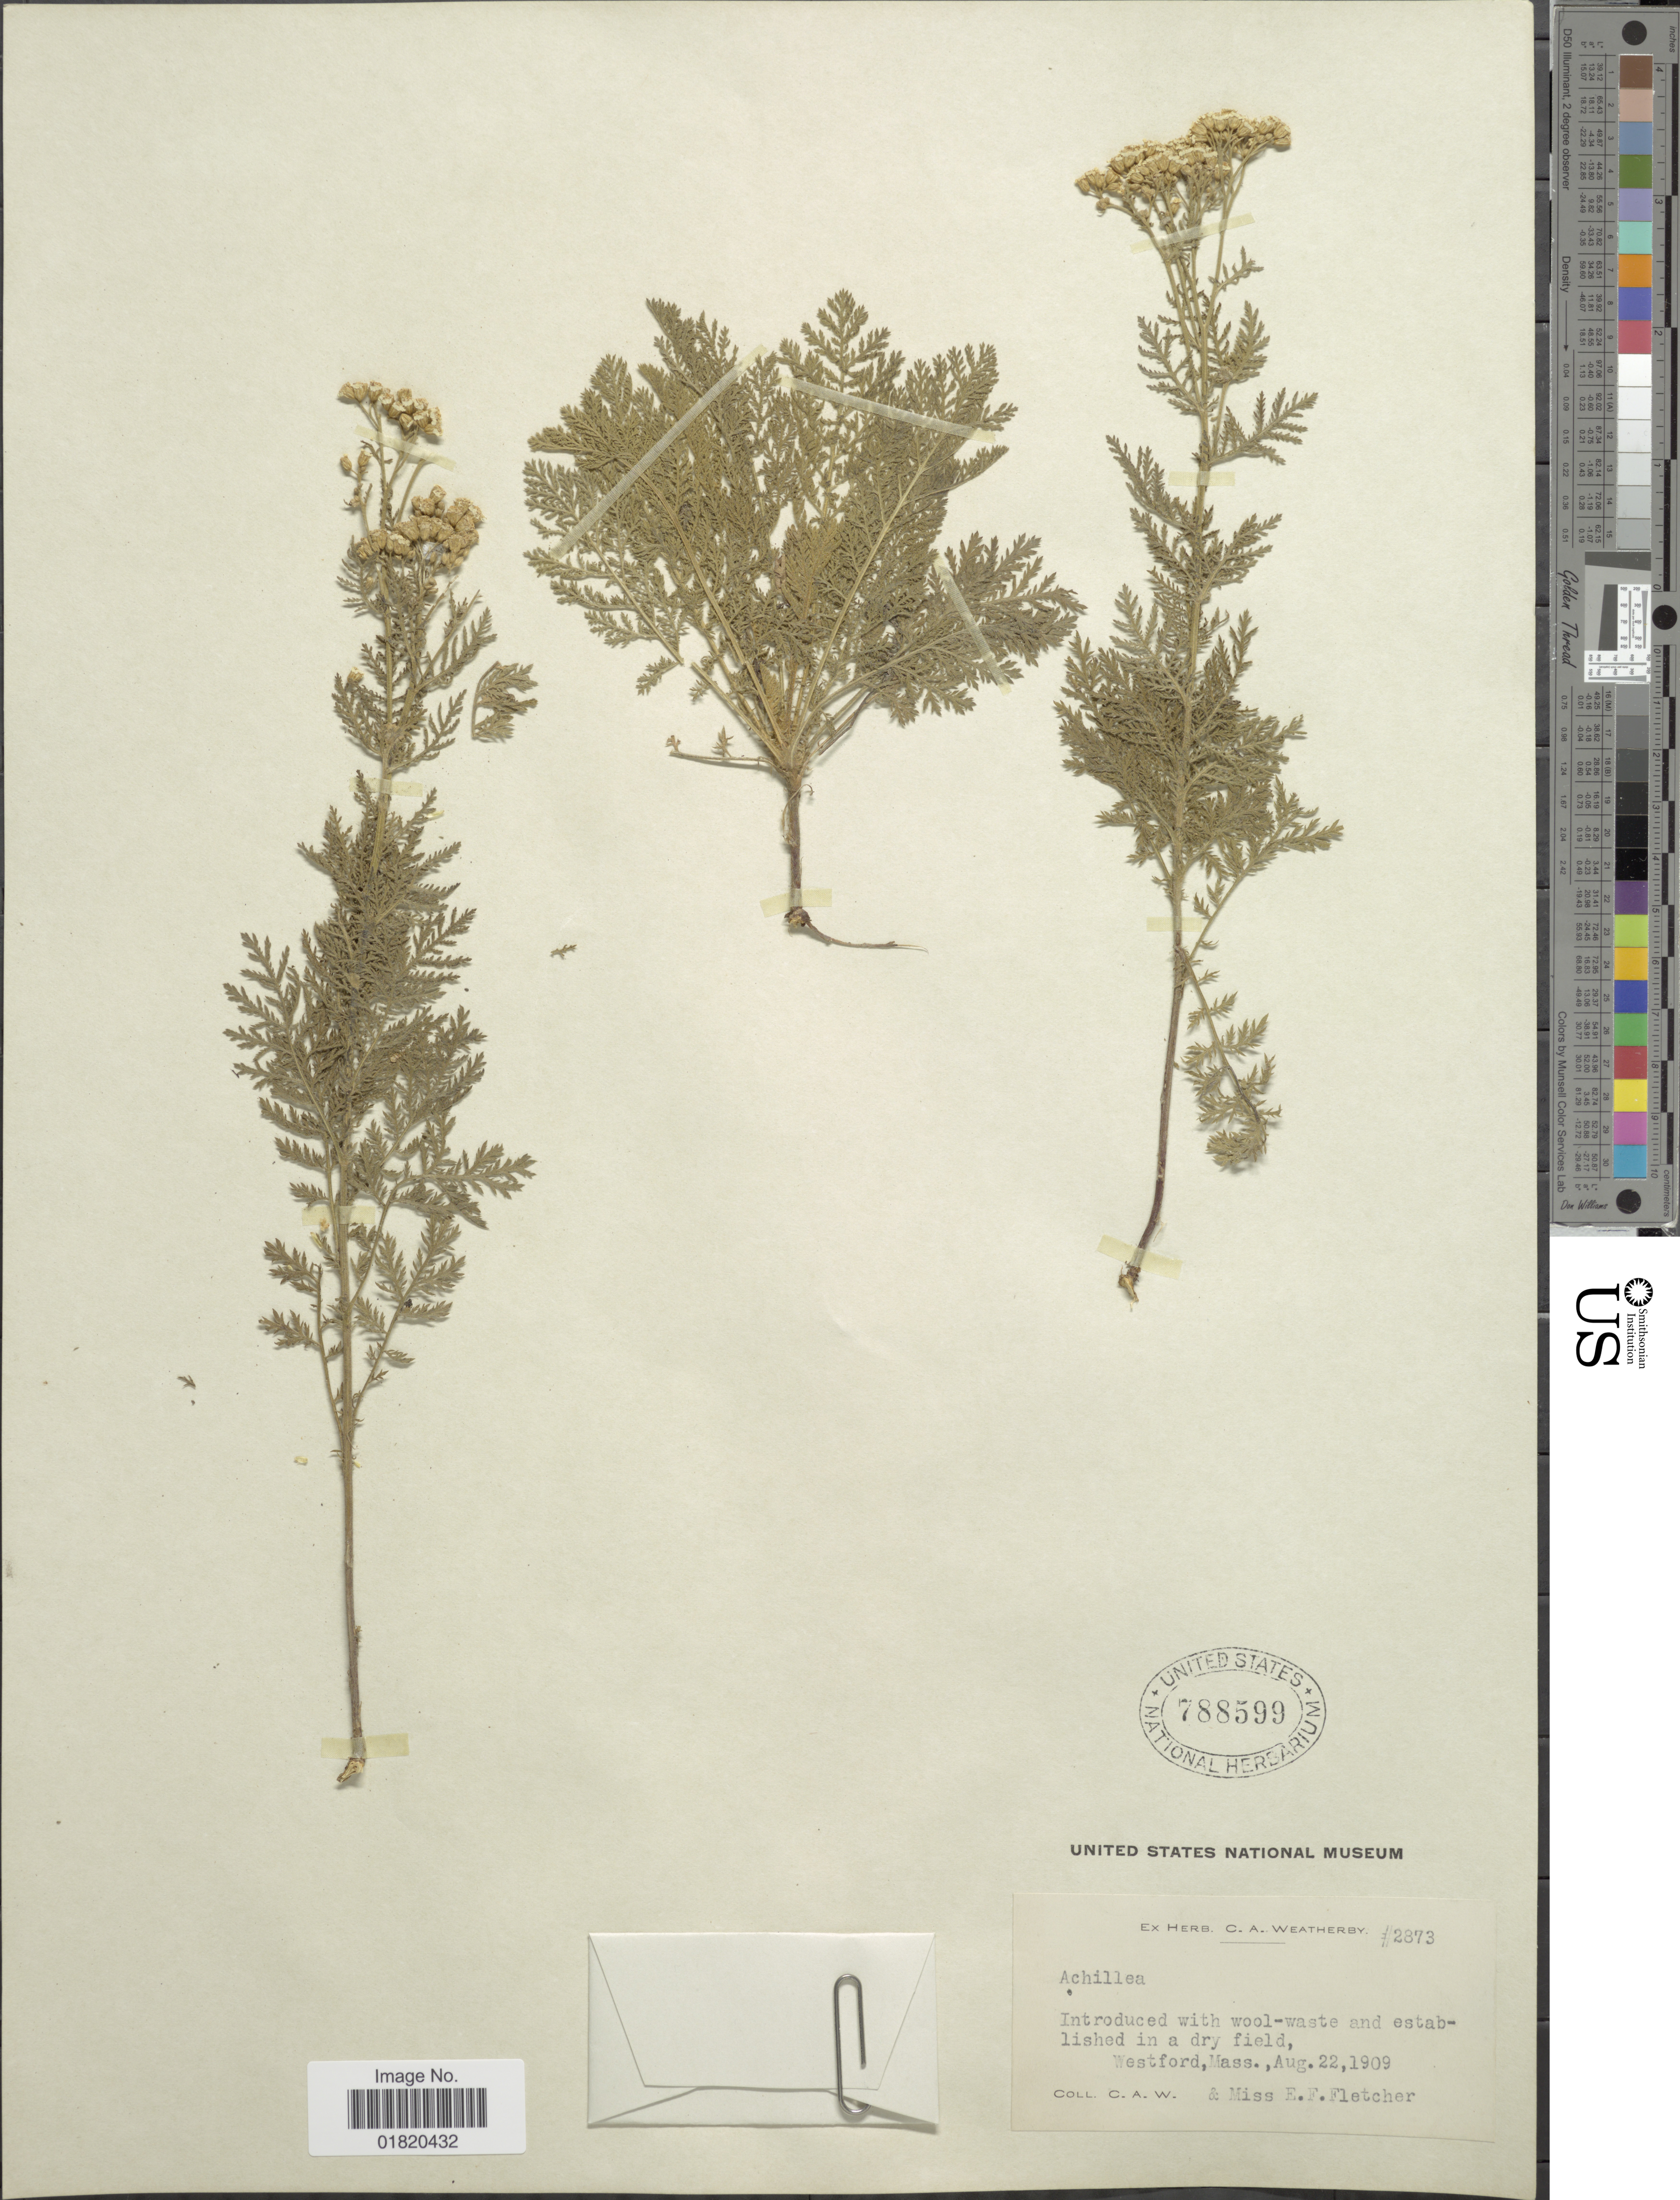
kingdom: Plantae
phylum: Tracheophyta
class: Magnoliopsida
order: Asterales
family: Asteraceae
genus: Achillea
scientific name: Achillea sp.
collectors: C. A. Weatherby & E. Fletcher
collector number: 2873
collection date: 1909-08-22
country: United States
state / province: Massachusetts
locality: Westford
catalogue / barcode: US 788599